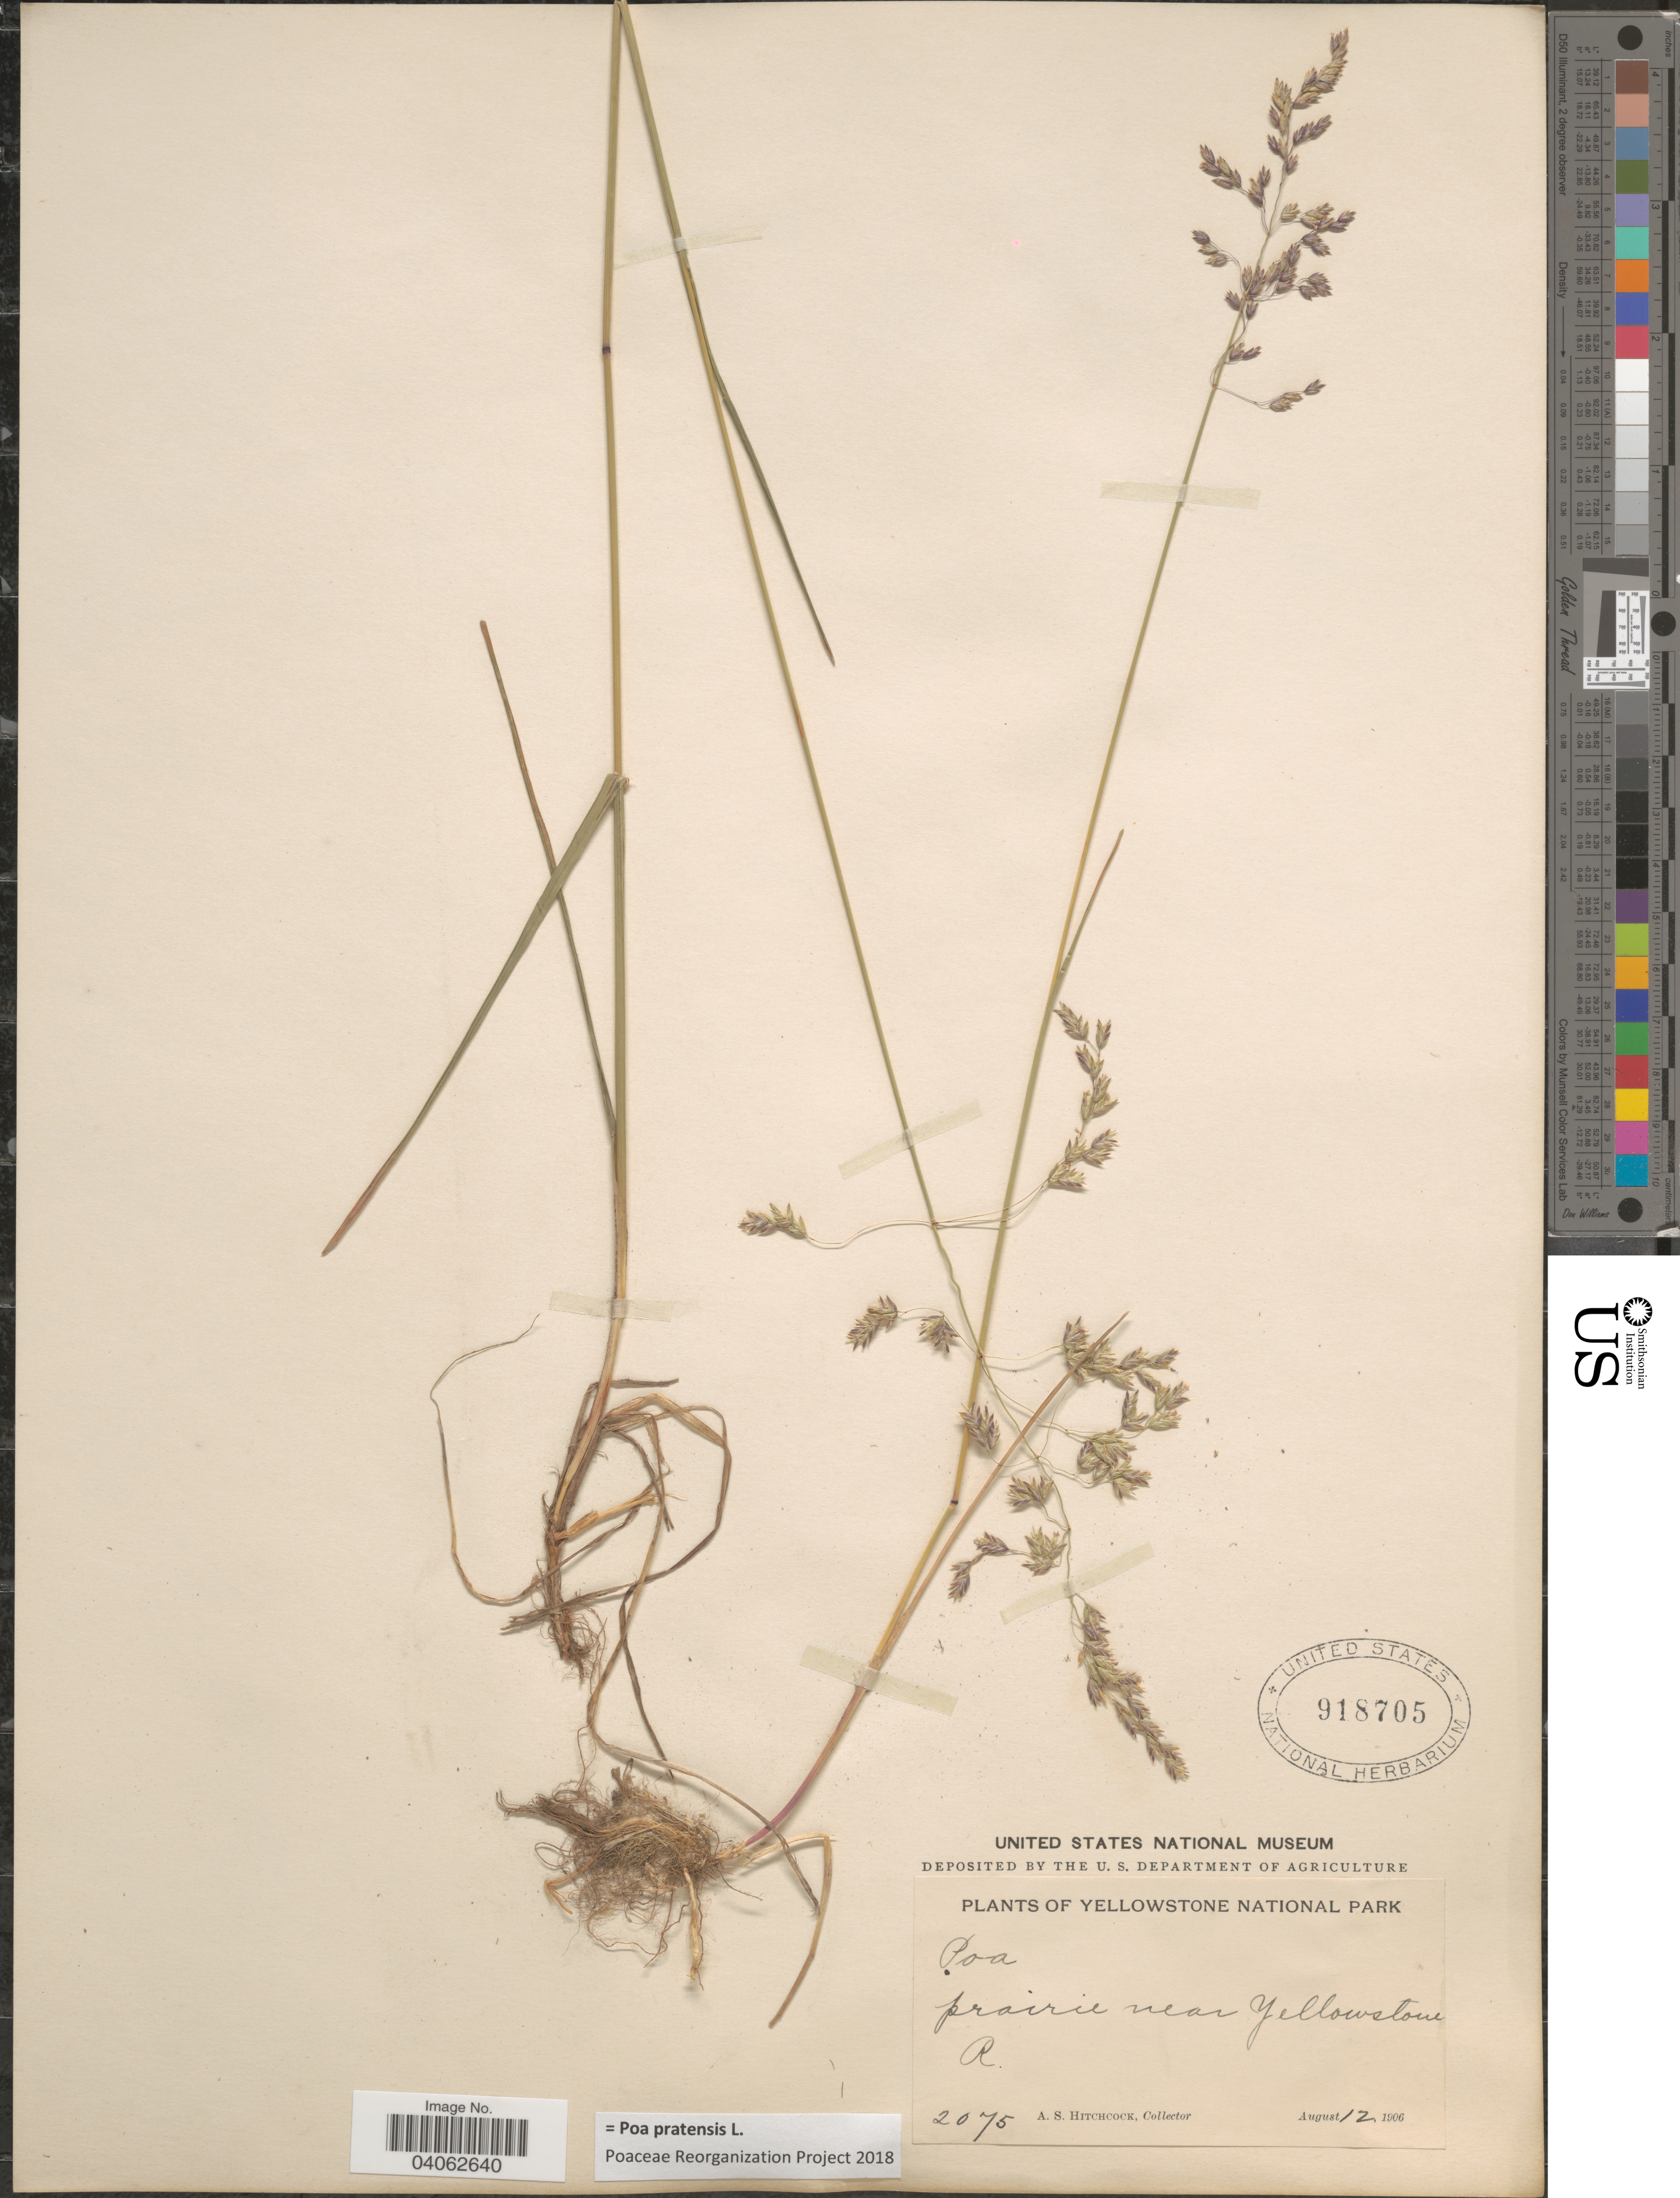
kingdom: Plantae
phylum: Tracheophyta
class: Liliopsida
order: Poales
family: Poaceae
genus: Poa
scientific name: Poa pratensis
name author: L.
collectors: A. S. Hitchcock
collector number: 2075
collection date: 1906-08-12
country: United States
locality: Yellowstone National Park. Prairie near Yellowstone R.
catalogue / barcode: US 918705